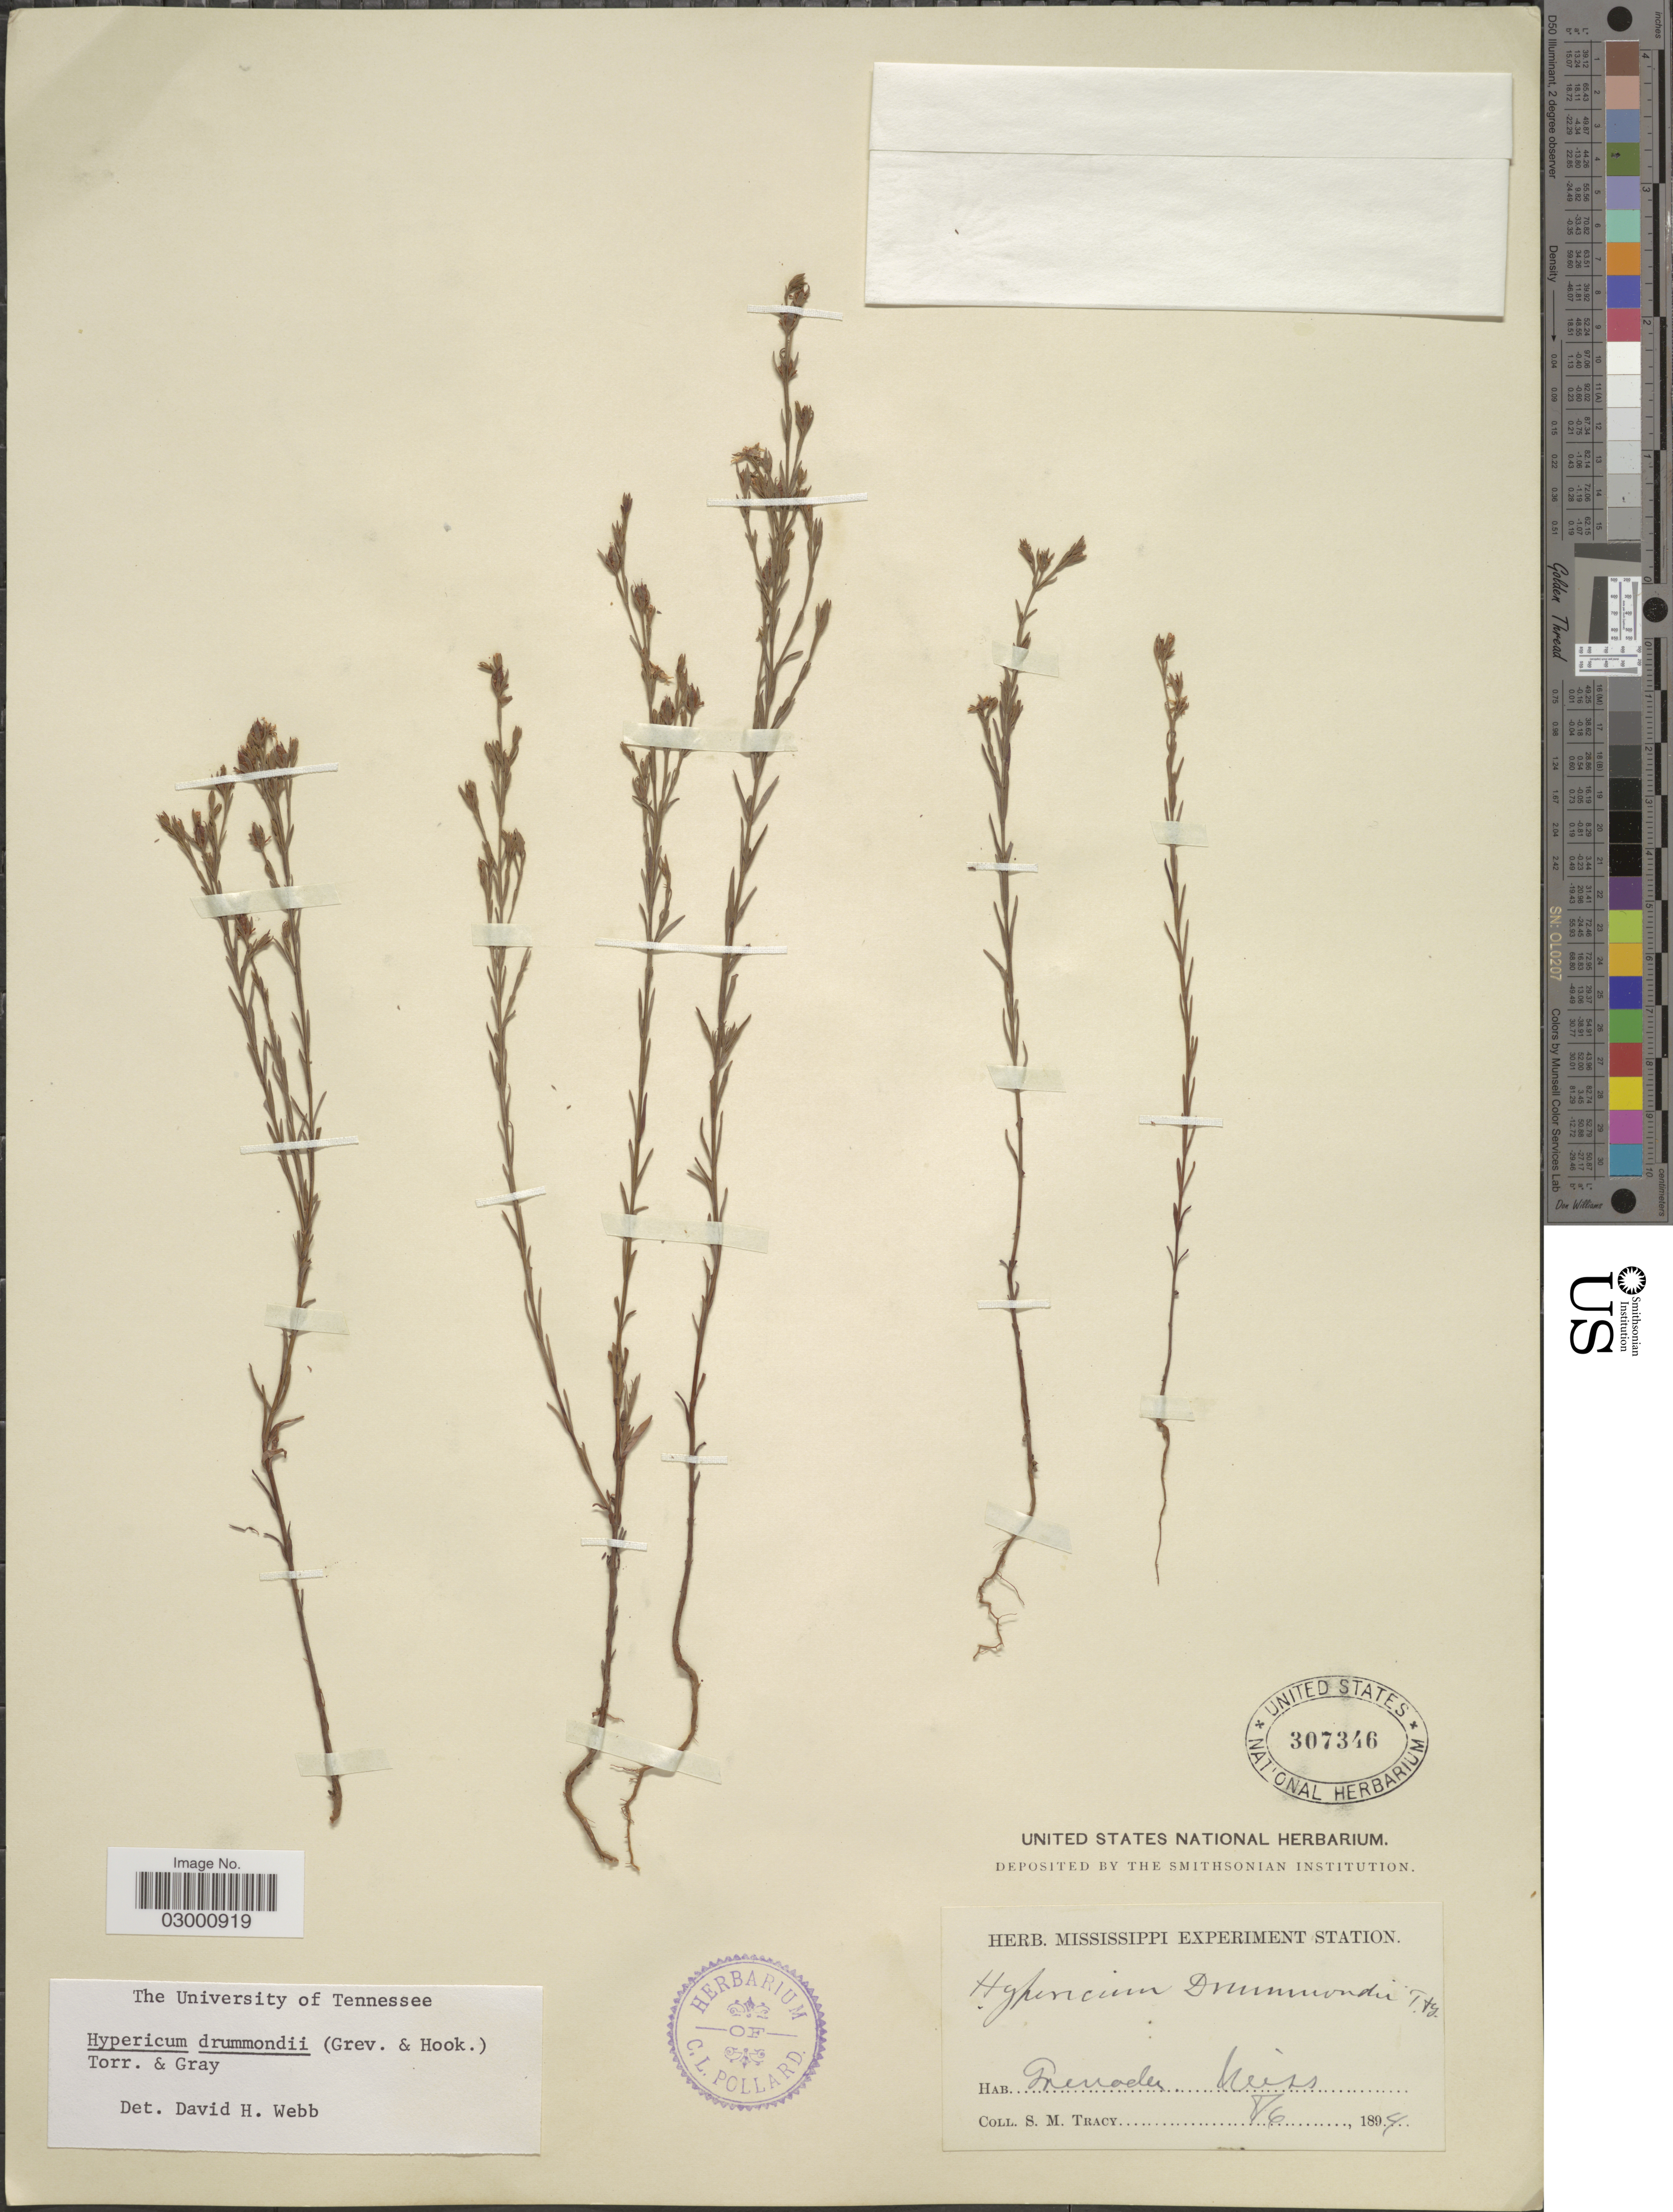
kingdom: Plantae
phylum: Tracheophyta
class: Magnoliopsida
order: Malpighiales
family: Hypericaceae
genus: Hypericum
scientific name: Hypericum drummondii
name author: (Grev. & Hook.) Torr. & A. Gray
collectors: S. M. Tracy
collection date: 1894-08-06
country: United States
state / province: Mississippi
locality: Grenada.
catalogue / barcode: US 307346